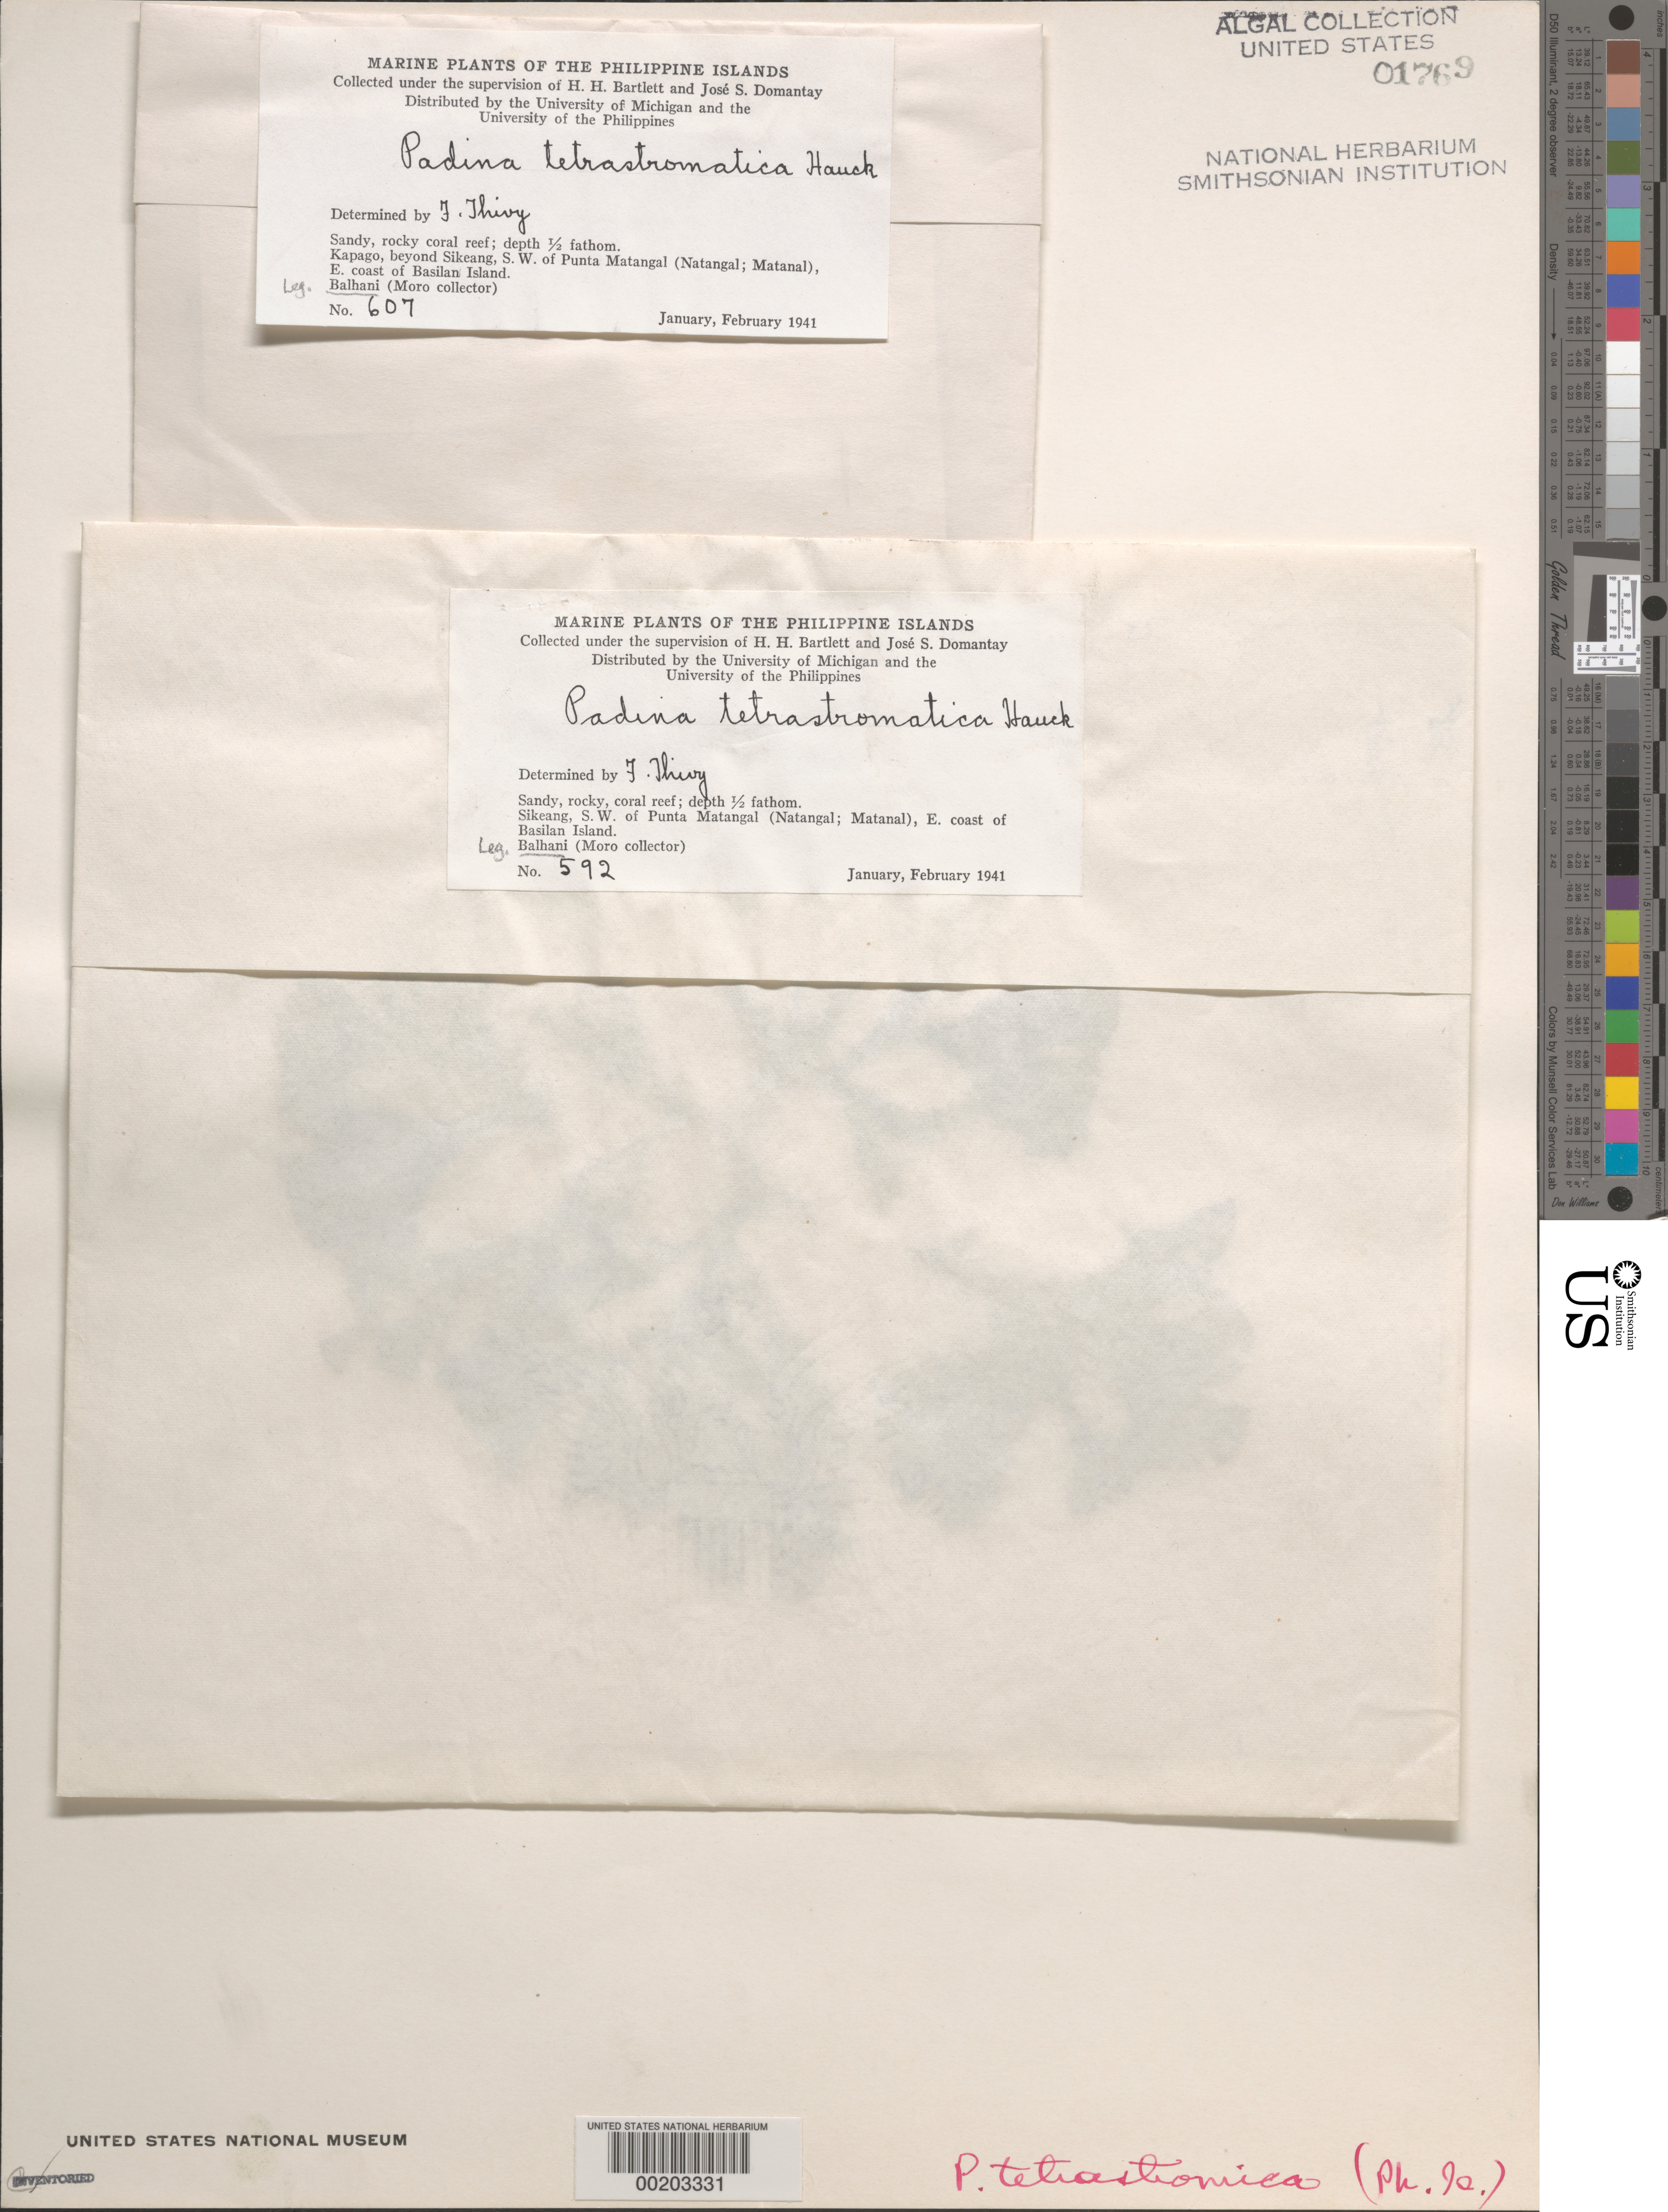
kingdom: Chromista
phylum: Ochrophyta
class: Phaeophyceae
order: Dictyotales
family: Dictyotaceae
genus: Padina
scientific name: Padina tetrastromatica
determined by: Thivy, F.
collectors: -. Balhani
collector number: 592 & 607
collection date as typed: Jan 1941 AND -- Feb 1941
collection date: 1941-01,1941-02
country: Philippines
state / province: Muslim Mindanao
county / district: Basilan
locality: Sikeang and kapago, southwest of punta matangal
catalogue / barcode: US 1769